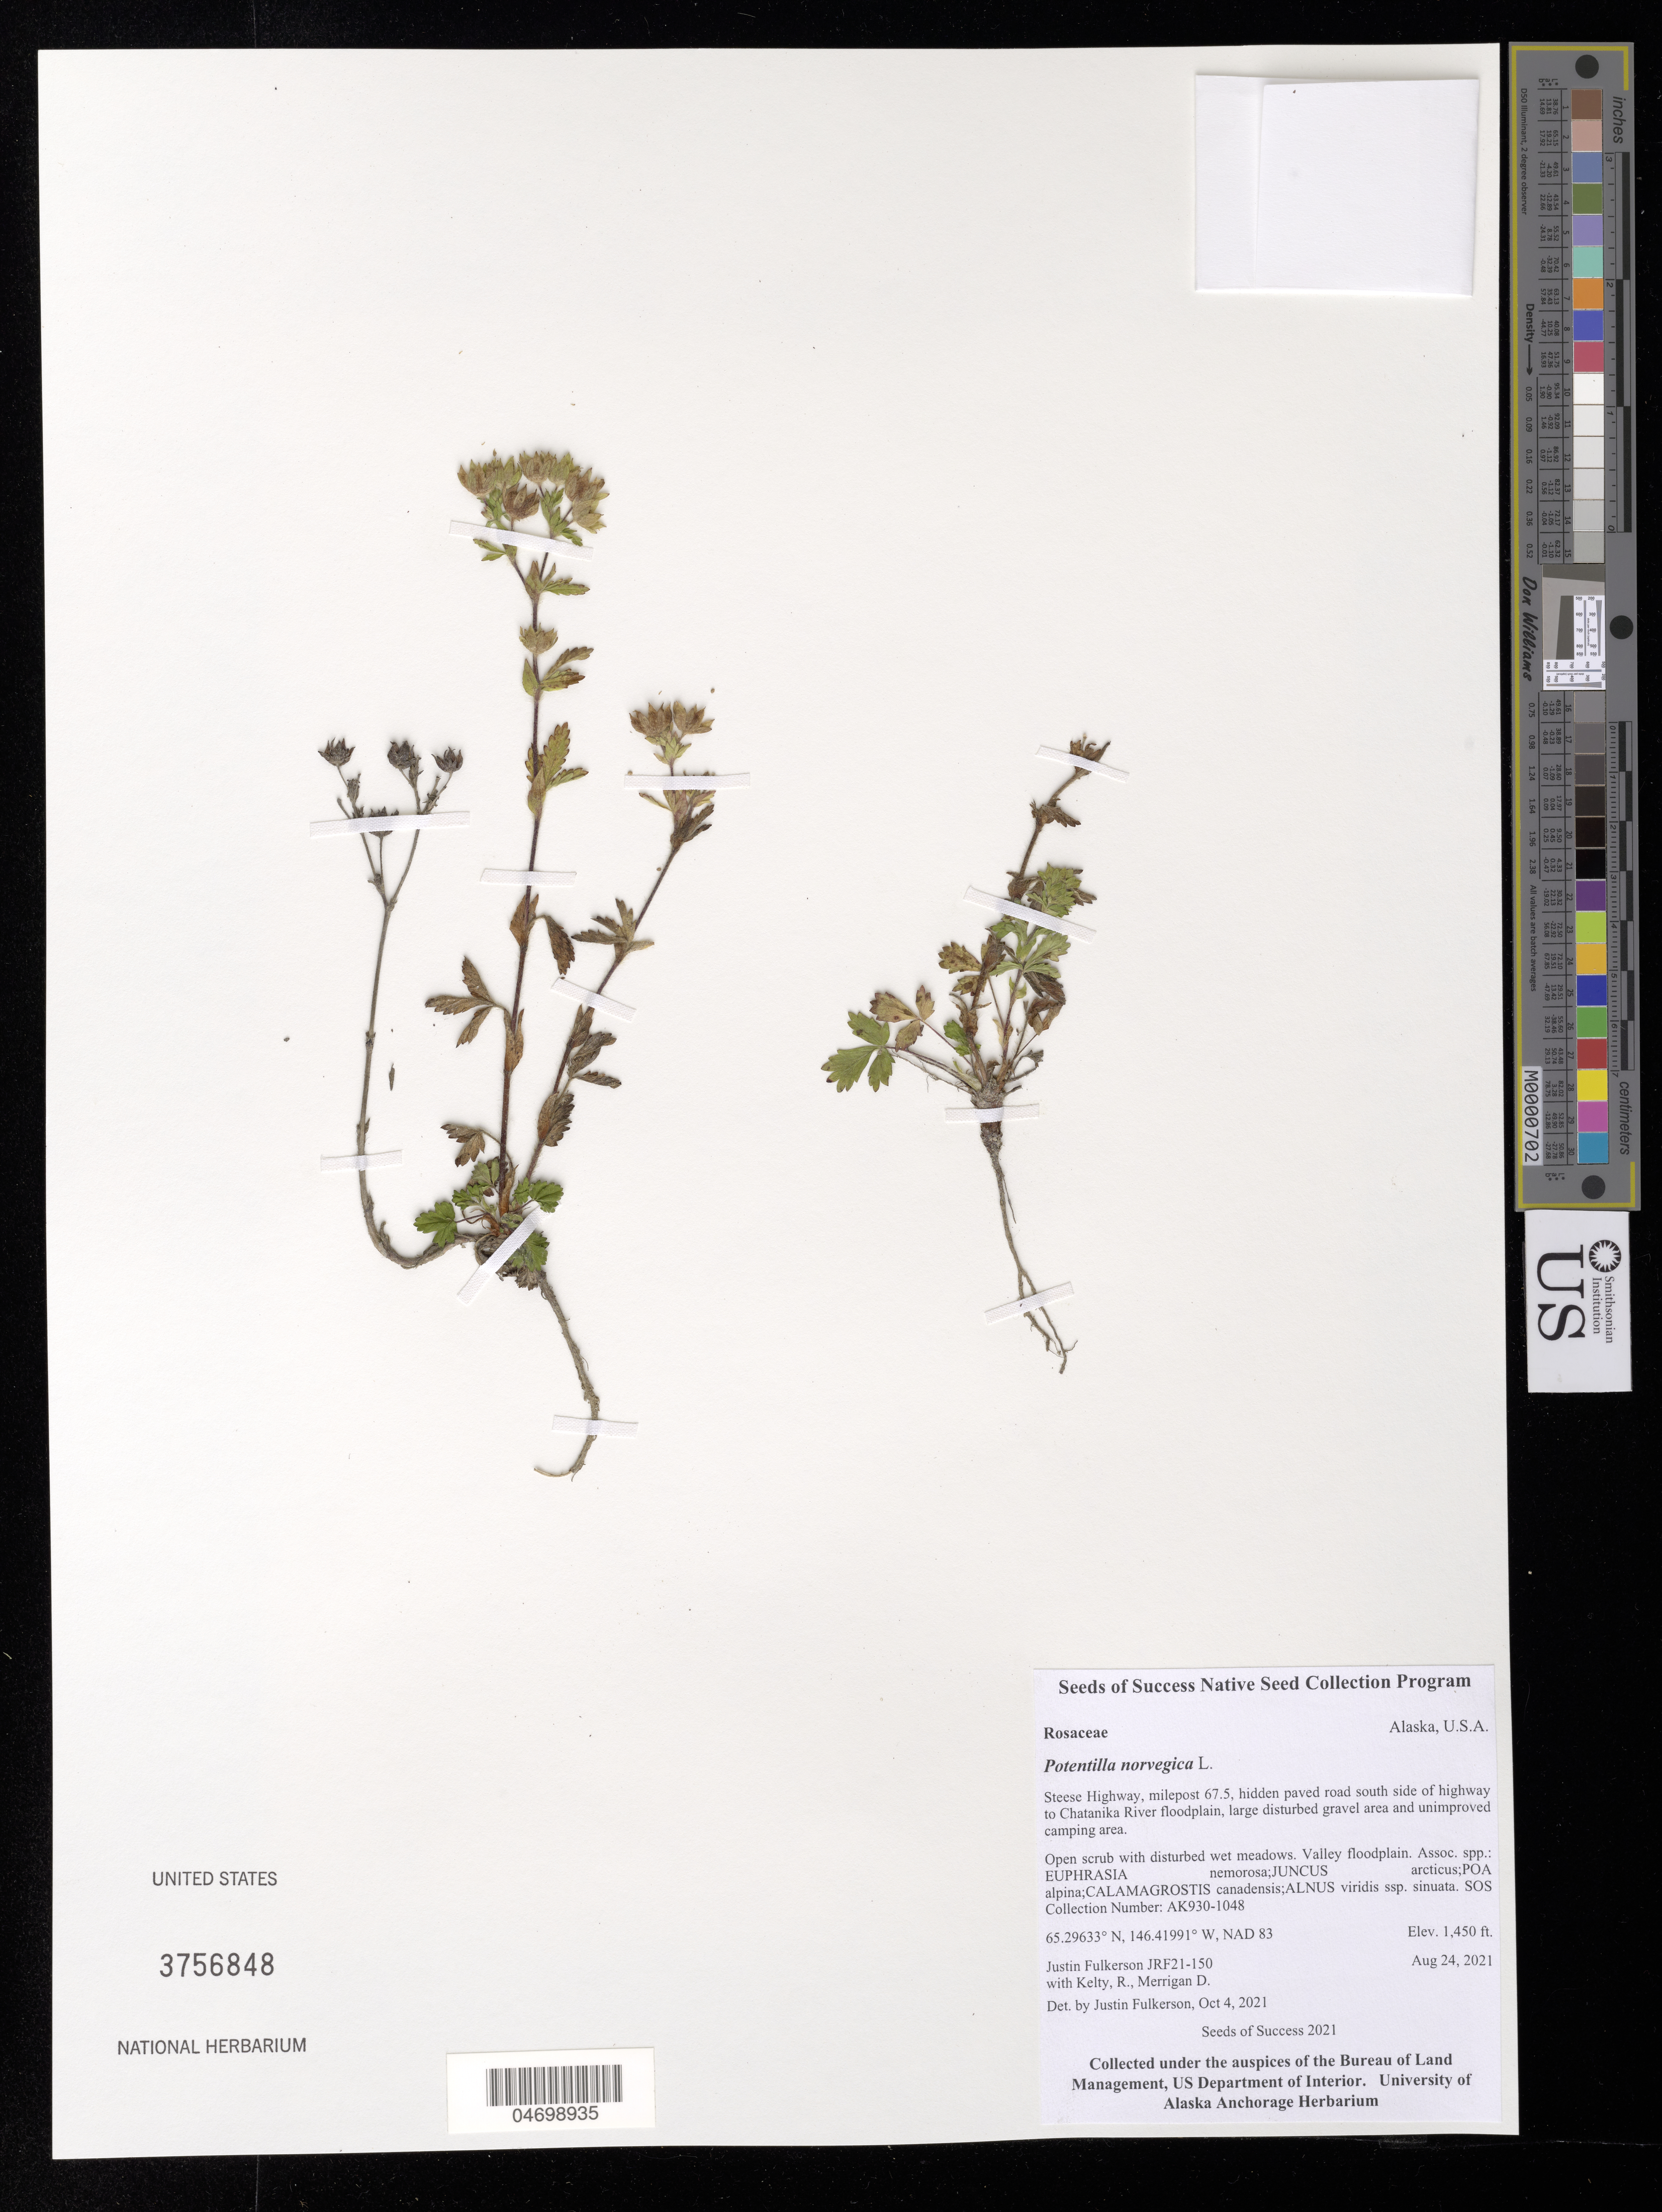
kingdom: Plantae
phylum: Tracheophyta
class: Magnoliopsida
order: Rosales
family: Rosaceae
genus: Potentilla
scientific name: Potentilla norvegica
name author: L.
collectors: J. Fulkerson, R. Kelty & D. Merrigan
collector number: AK930-1048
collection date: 2021-08-24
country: United States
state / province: Alaska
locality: Steese Hwy, milepost 67.5, hidden paved road south side of Hwy to Chatanika River floodplain.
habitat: Open scrub with disturbed wet meadows. Valley floodplain. With Euphrasia nemorosa, Juncus canadensis, Alnus viridis, etc.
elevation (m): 442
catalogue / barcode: US 3756848